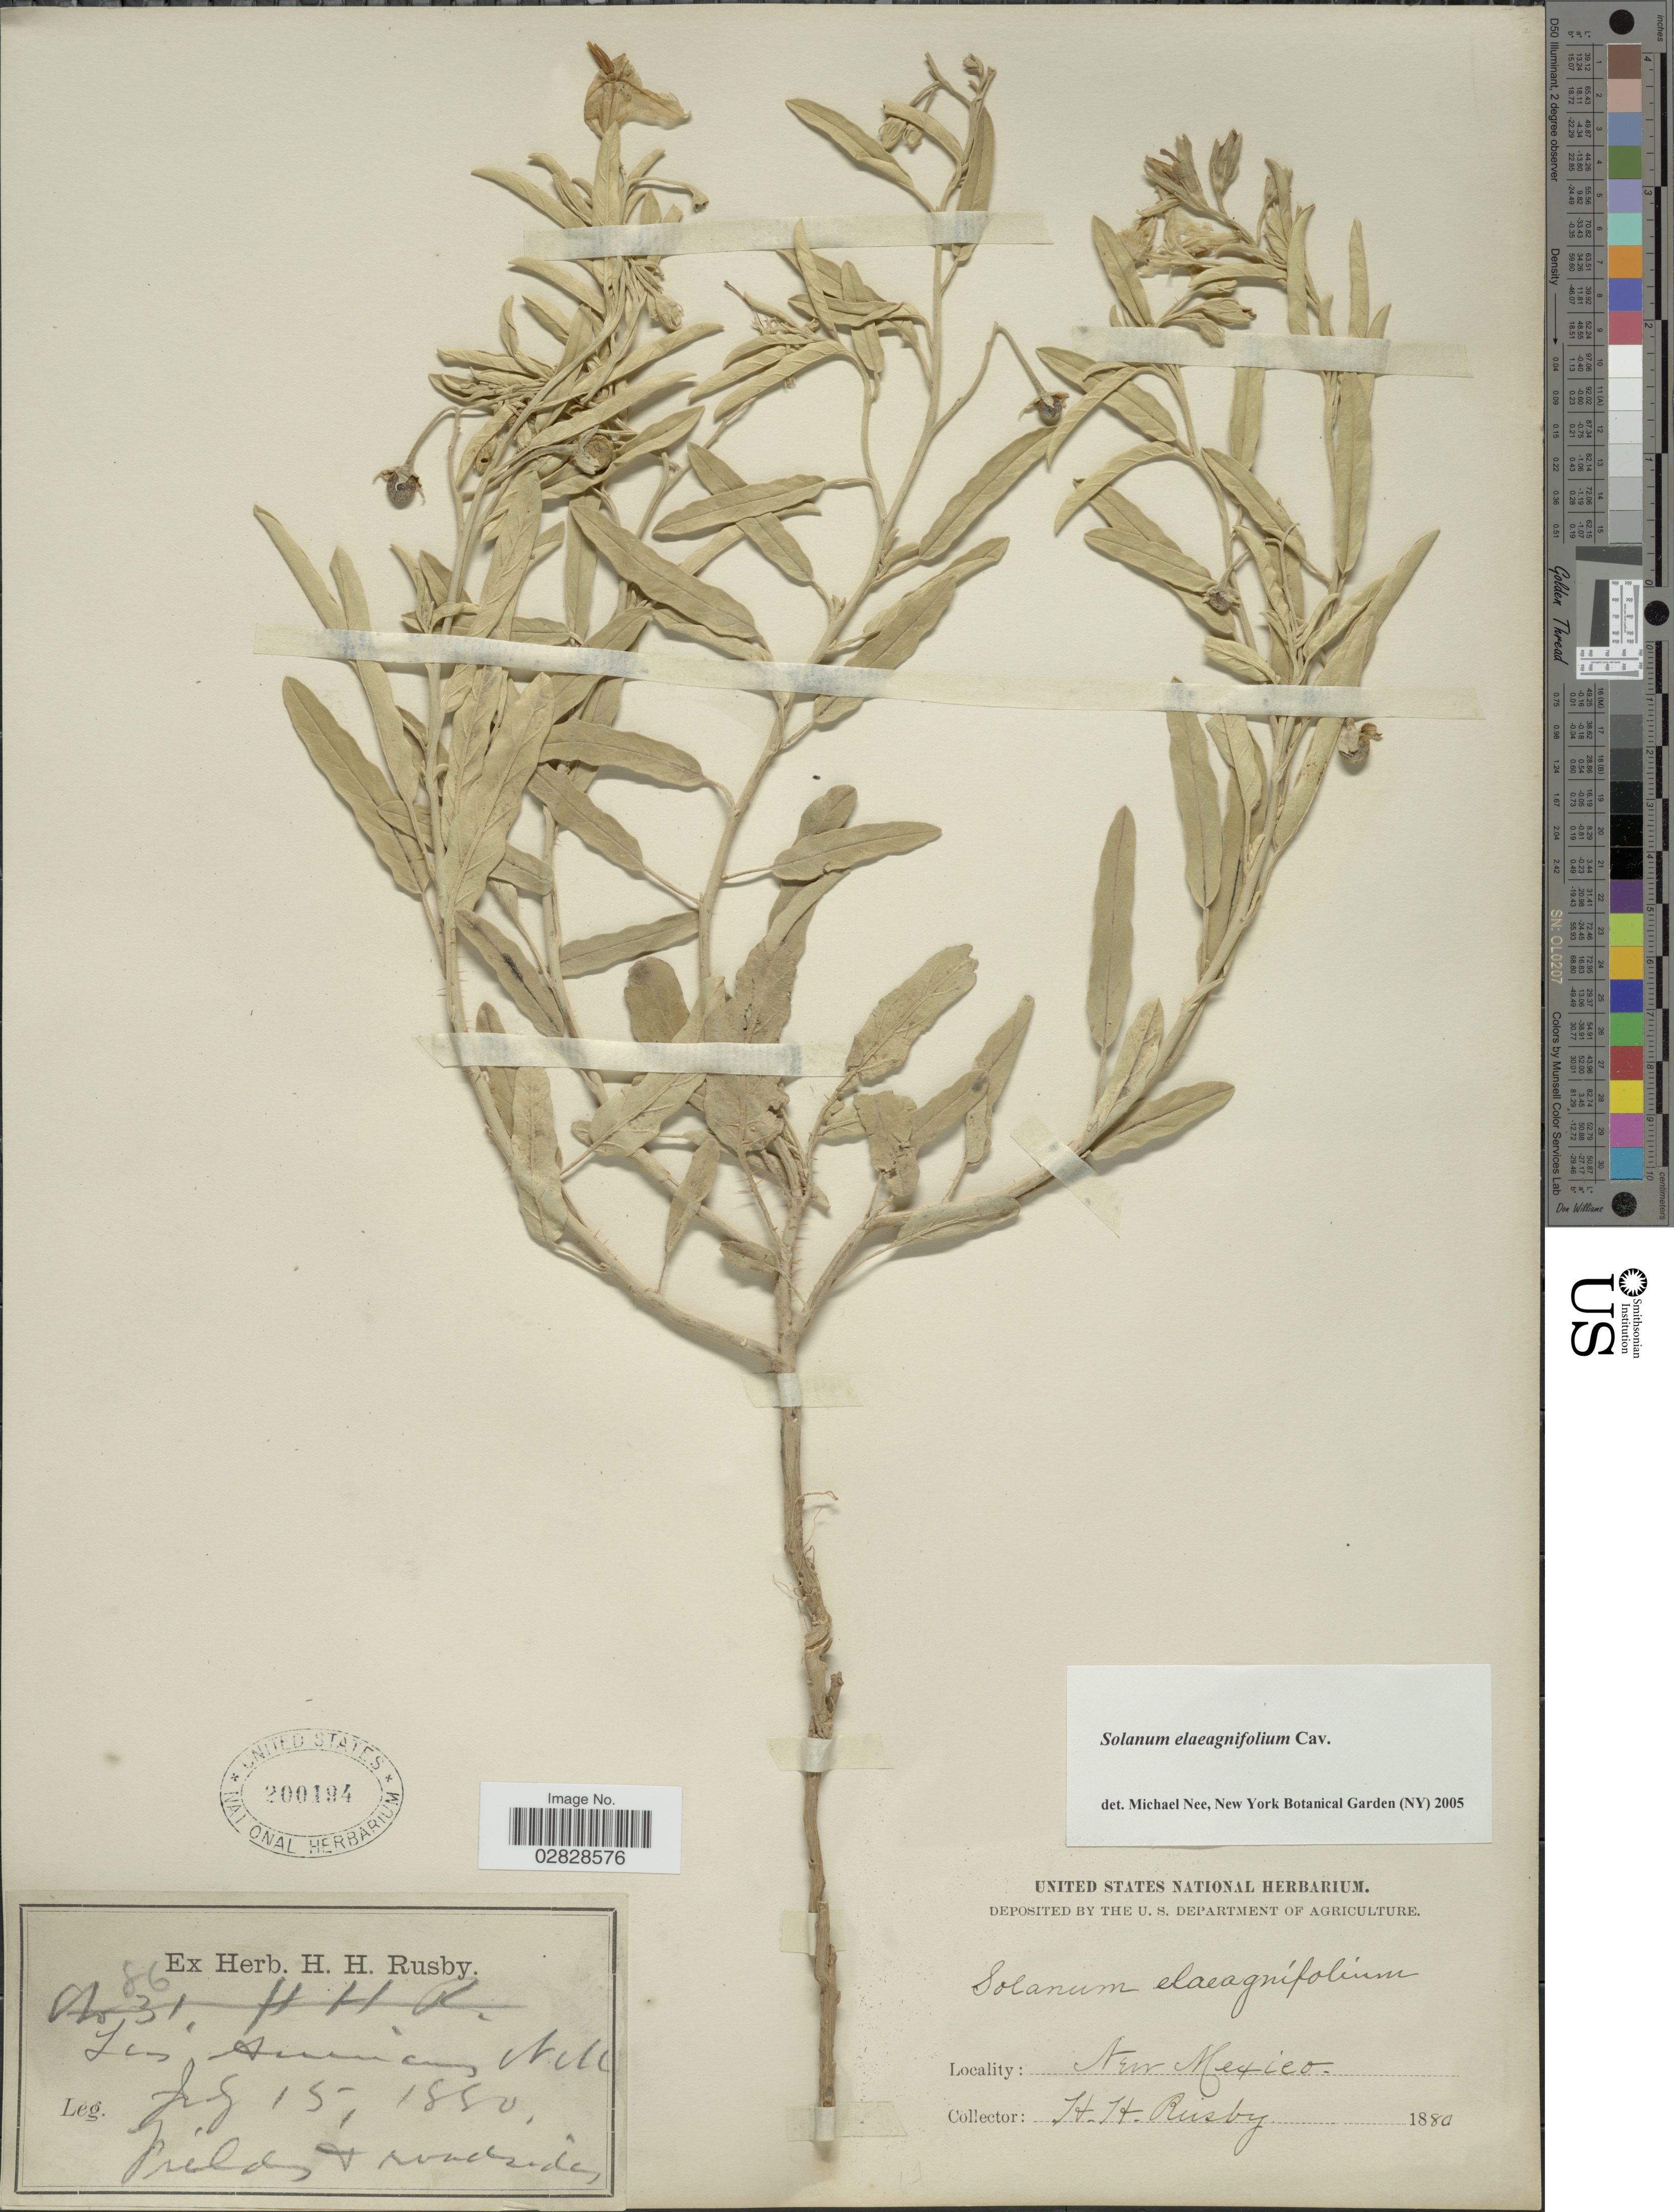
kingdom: Plantae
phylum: Tracheophyta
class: Magnoliopsida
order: Solanales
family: Solanaceae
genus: Solanum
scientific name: Solanum elaeagnifolium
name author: Cav.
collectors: H. H. Rusby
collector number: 86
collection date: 1880-08-15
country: United States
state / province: New Mexico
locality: Fields & roadsides.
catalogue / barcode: US 200194